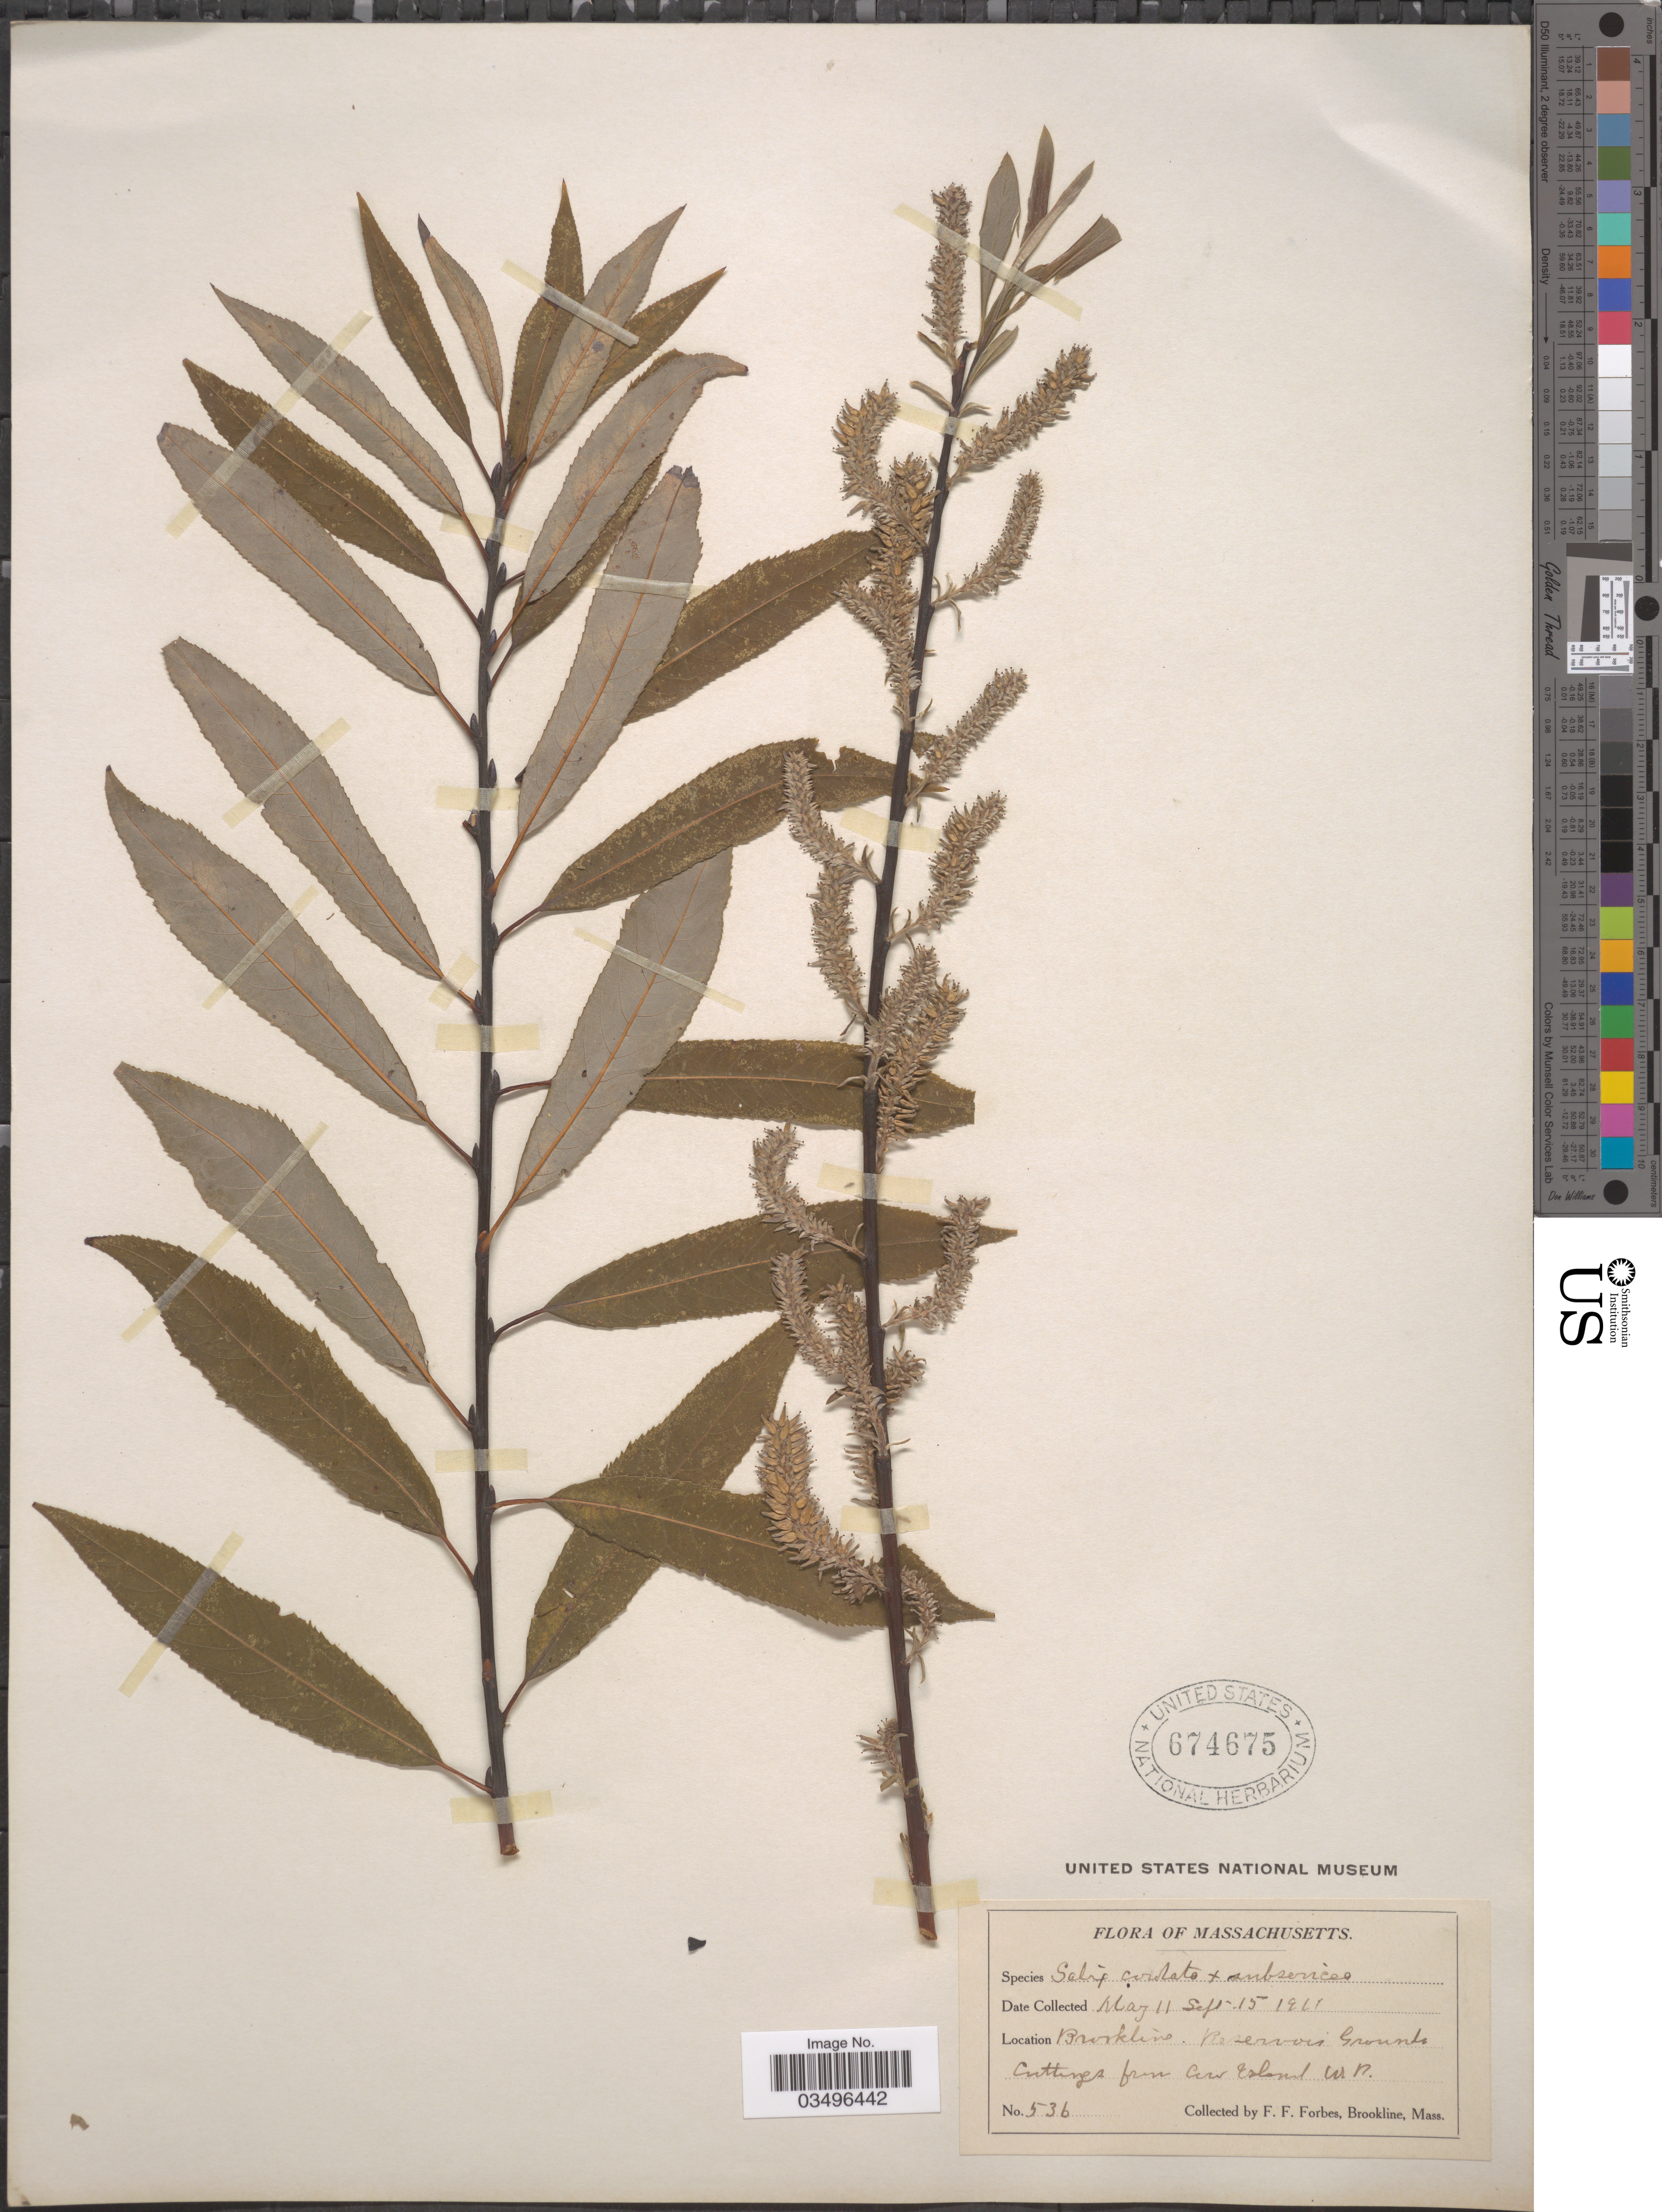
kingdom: Plantae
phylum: Tracheophyta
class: Magnoliopsida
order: Malpighiales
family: Salicaceae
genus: Salix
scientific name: Salix cordata x S. subsericea (Andersson) C.K. Schneid.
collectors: F. Forbes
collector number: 536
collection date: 1911-05-11/1911-09-15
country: United States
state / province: Massachusetts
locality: Brookline. Reservoir Grounds.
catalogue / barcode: US 674675